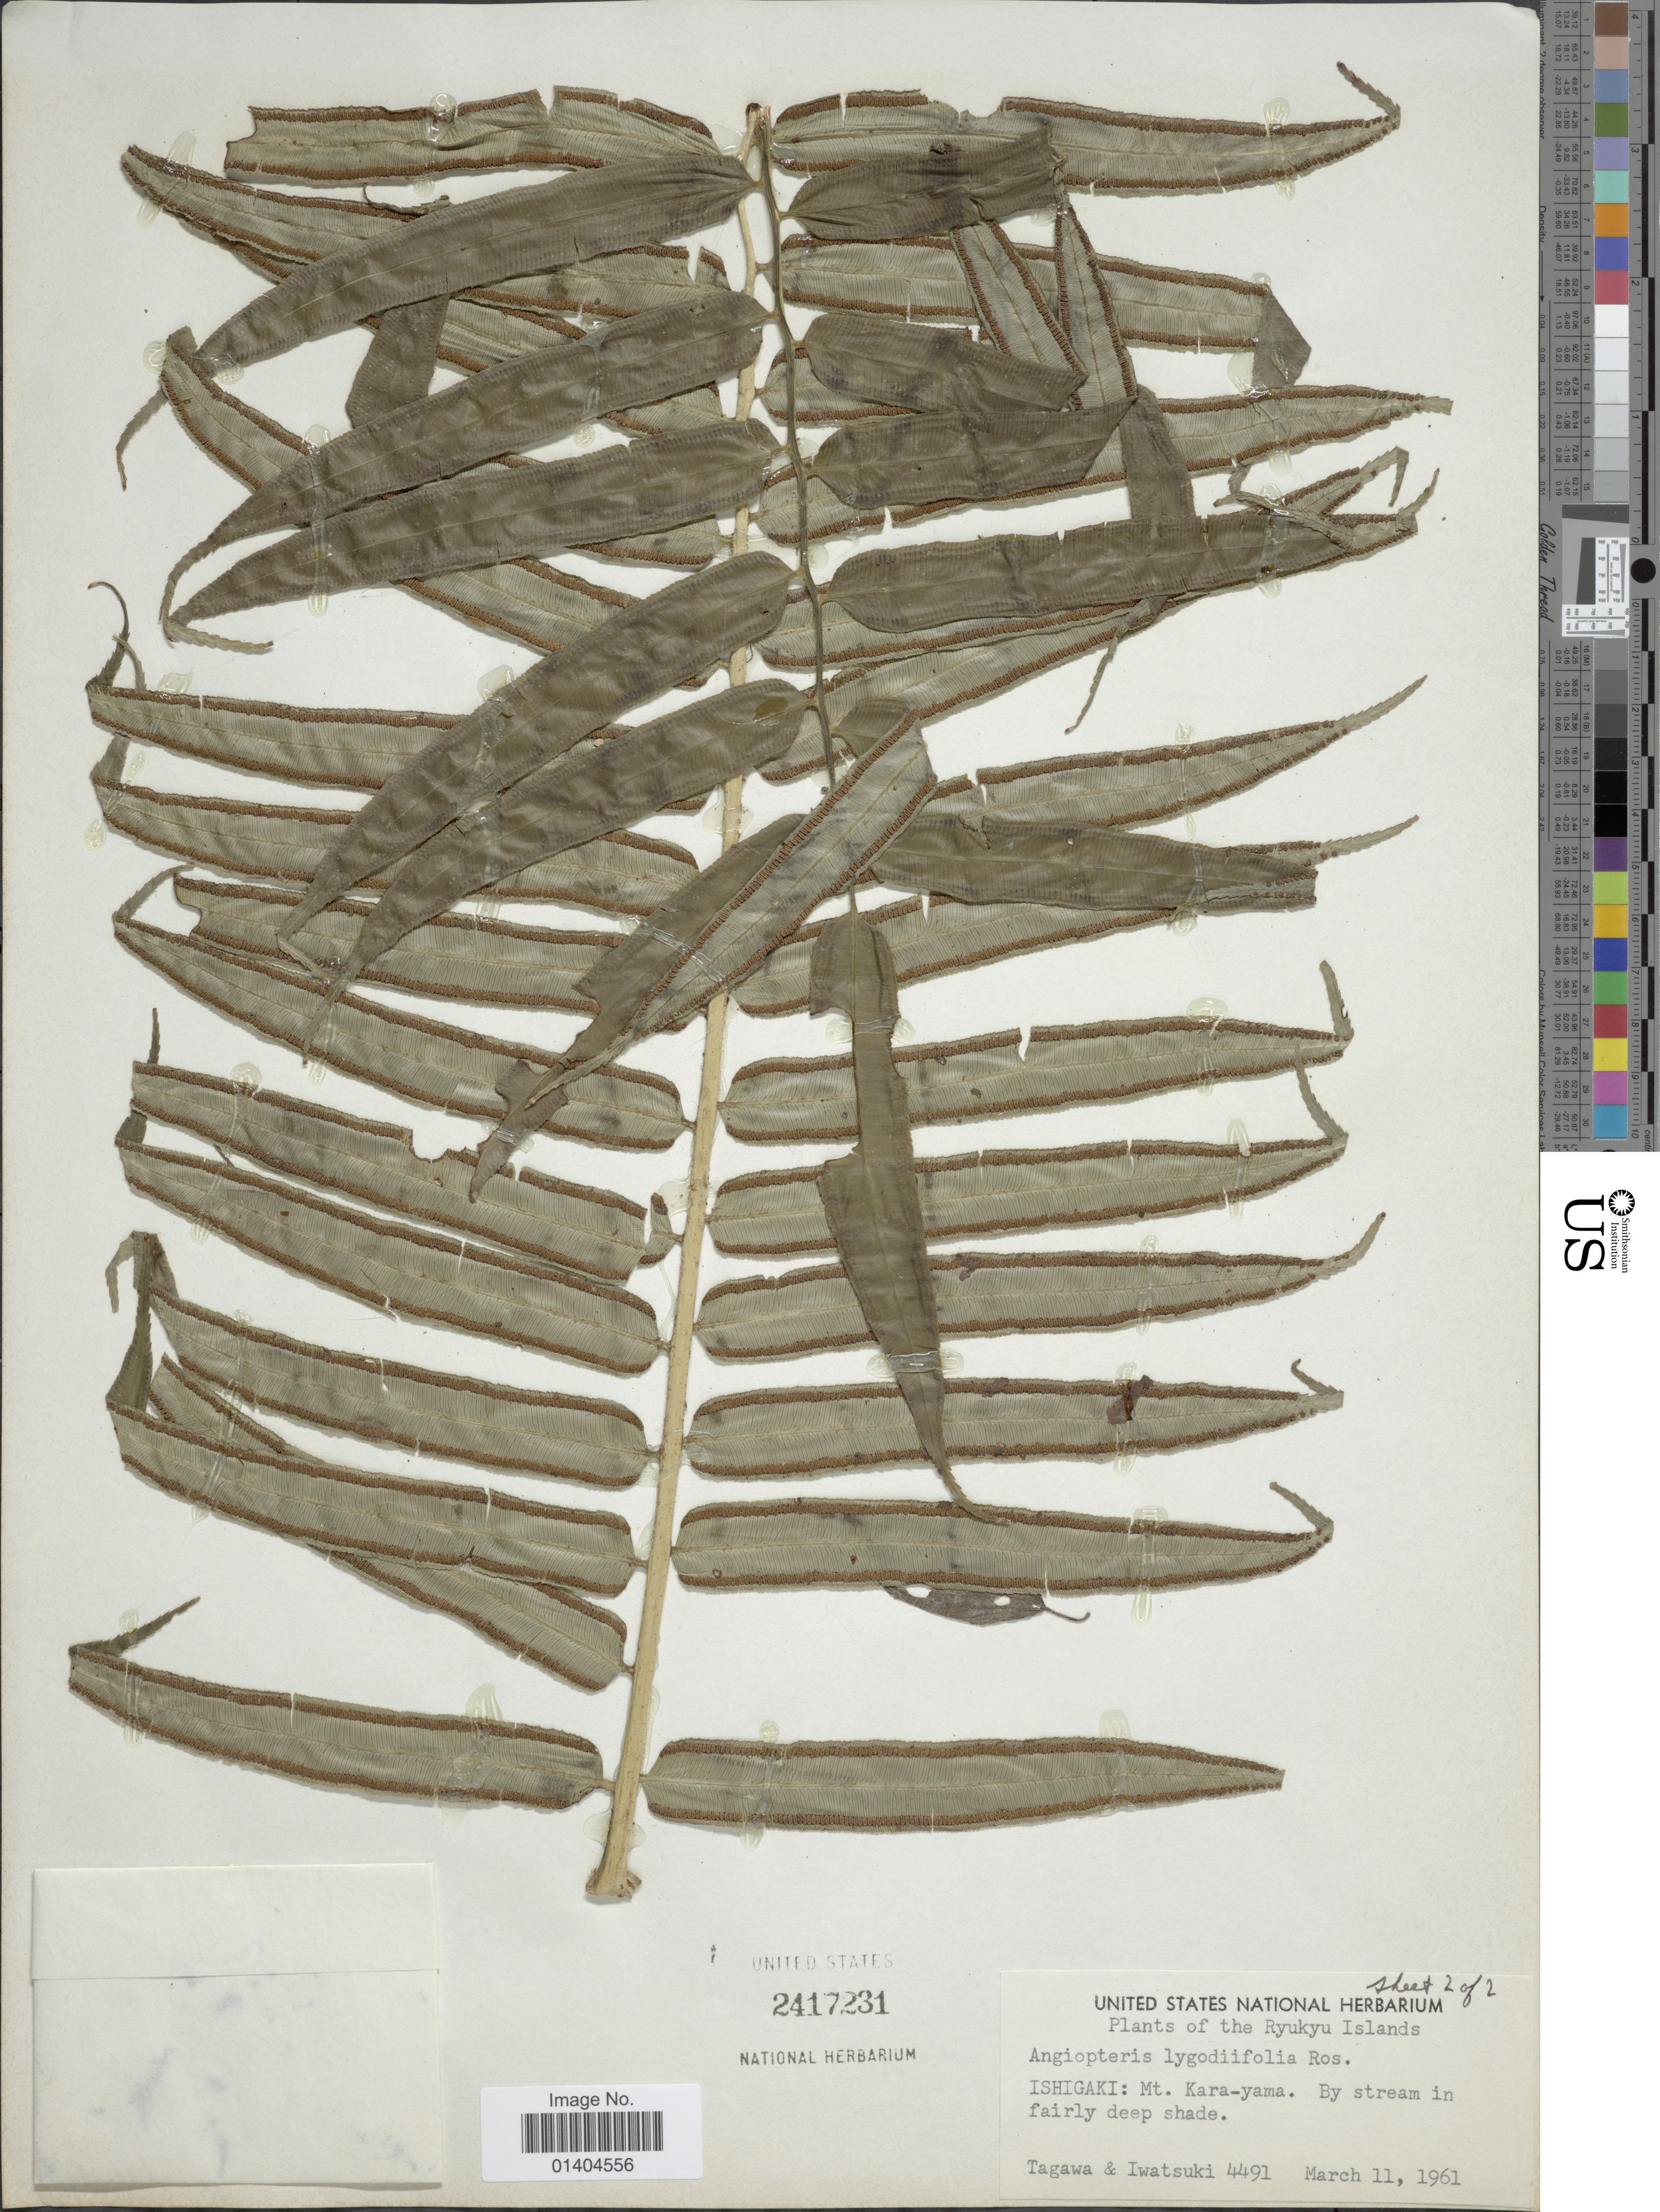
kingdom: Plantae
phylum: Tracheophyta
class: Polypodiopsida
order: Marattiales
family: Marattiaceae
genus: Angiopteris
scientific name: Angiopteris lygodiifolia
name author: Rosenst.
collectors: Tagawa & Iwatsuki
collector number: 4491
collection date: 1961-03-11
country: Japan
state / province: Okinawa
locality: Ishigaki: Mt. Kara-yama. The Ryukyu Islands.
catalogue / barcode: US 2417231